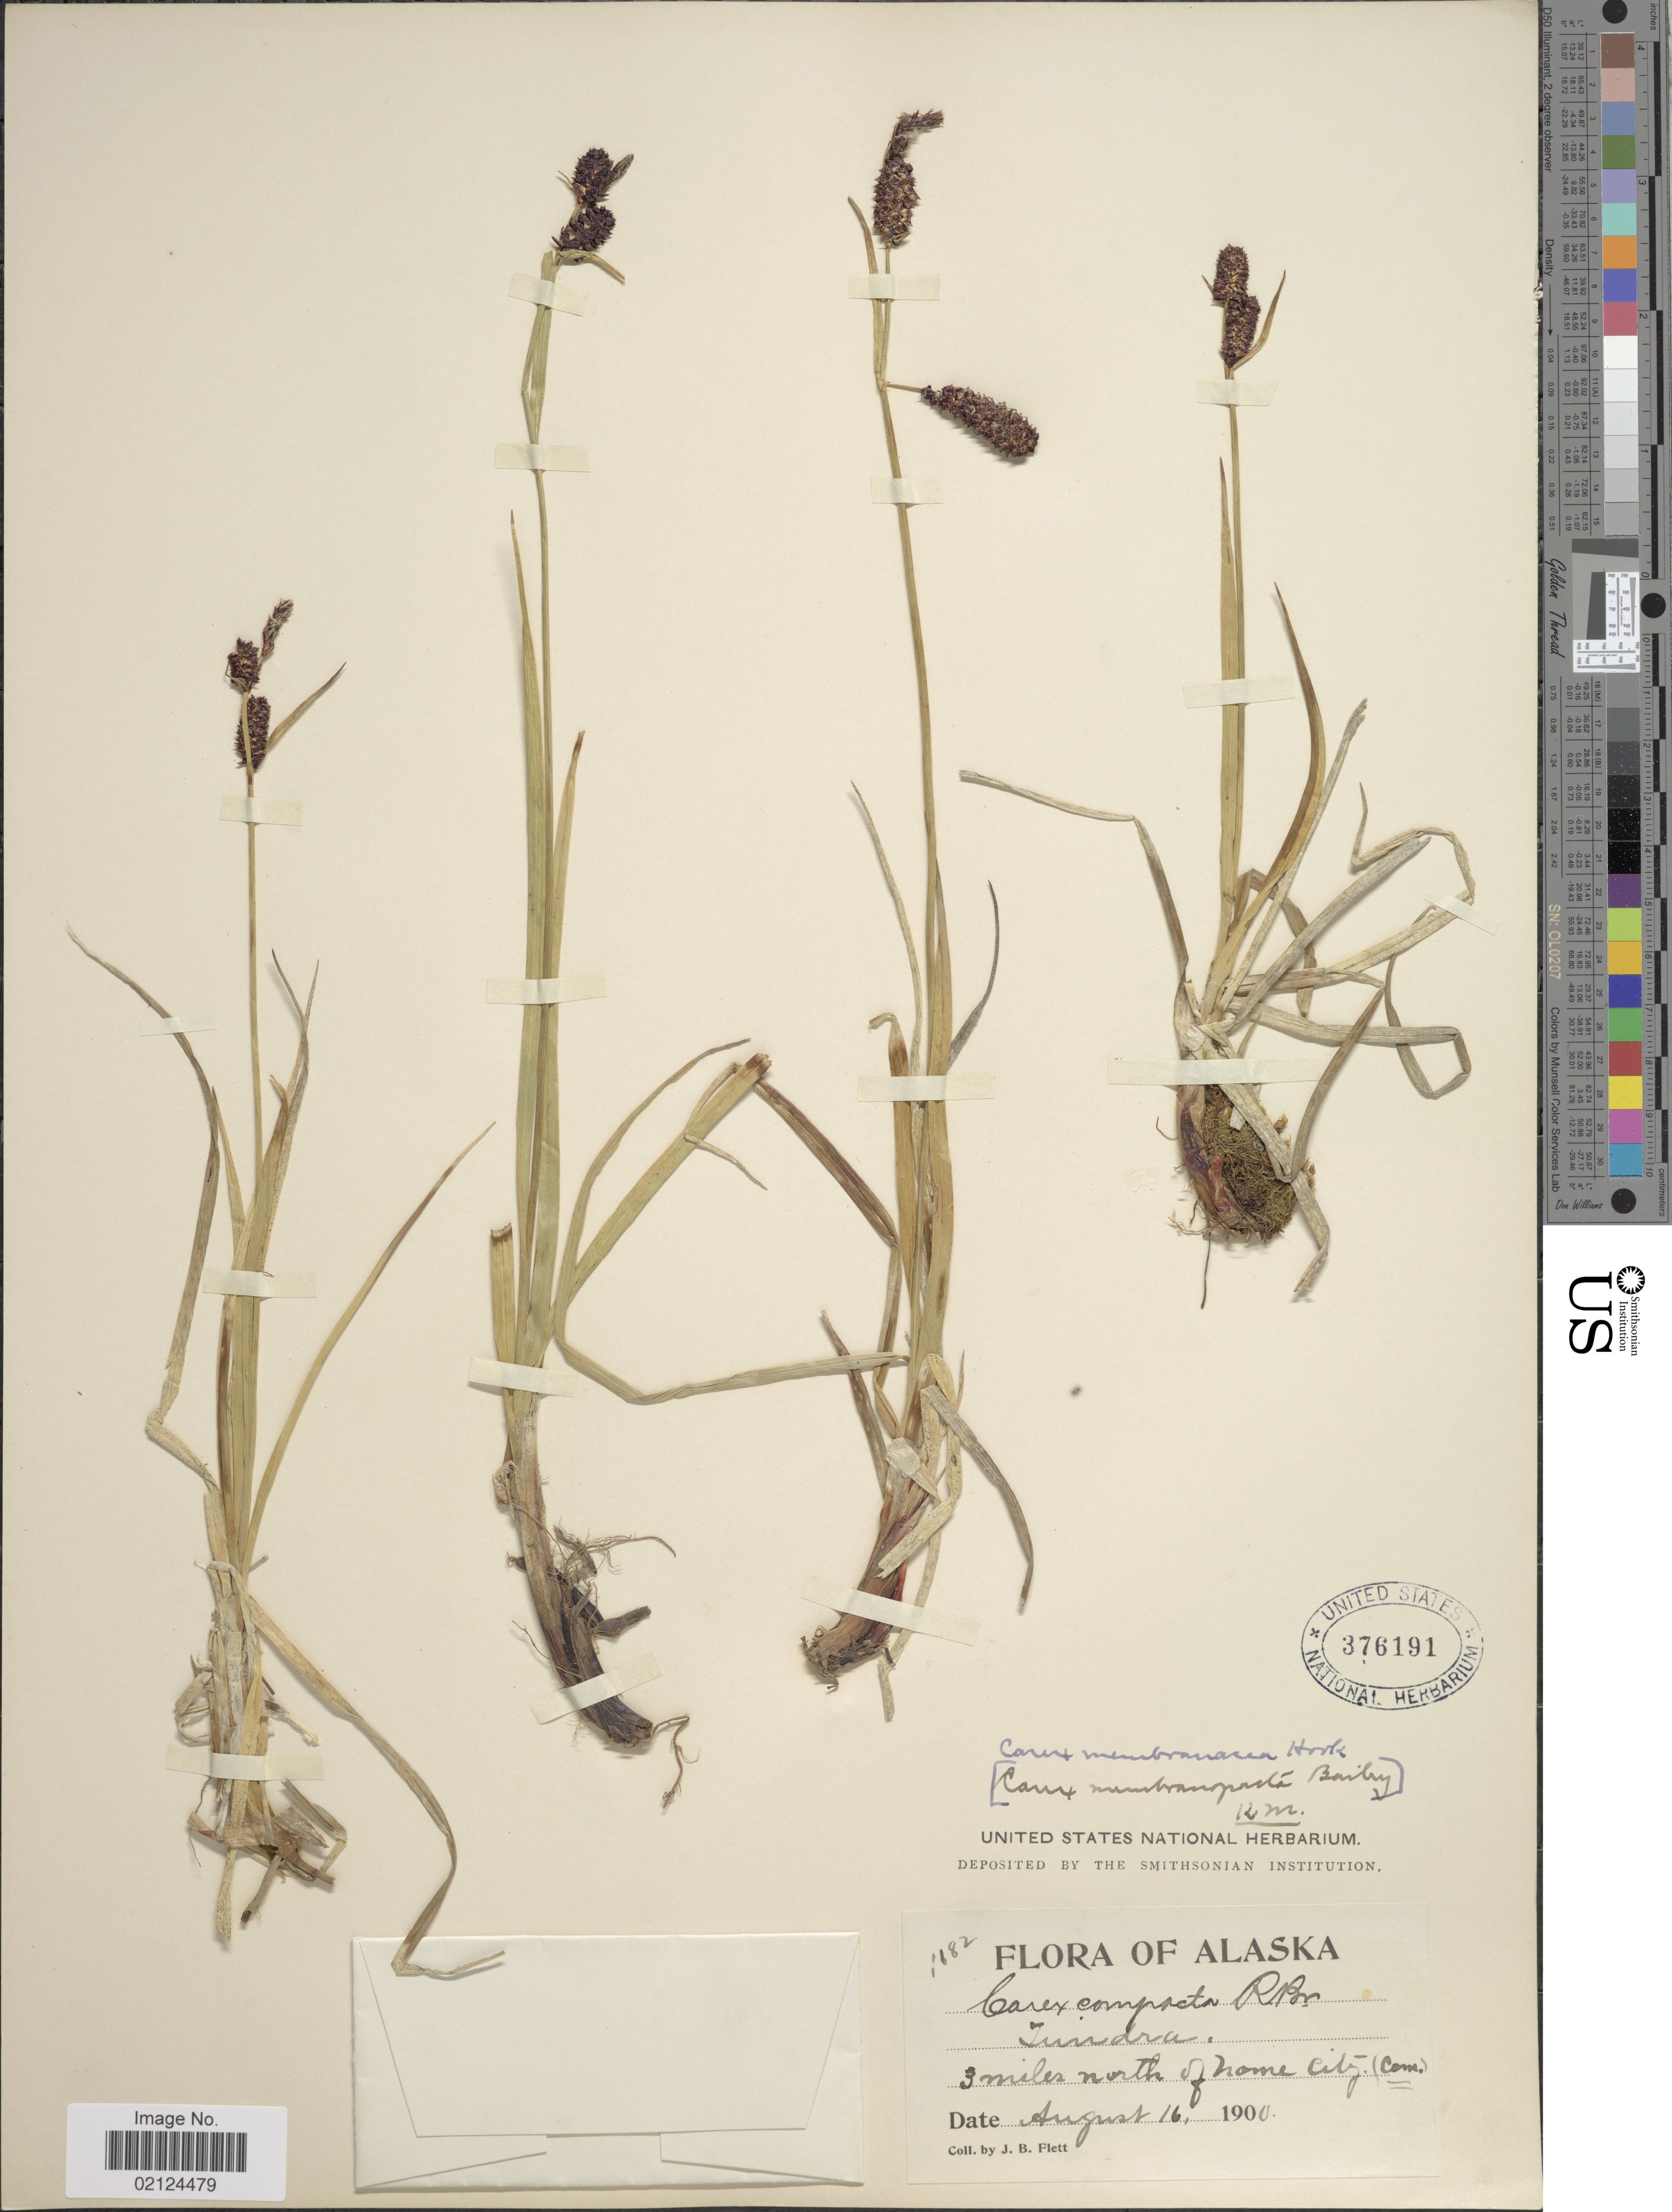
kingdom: Plantae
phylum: Tracheophyta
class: Liliopsida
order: Poales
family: Cyperaceae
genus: Carex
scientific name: Carex membranacea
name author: Hook.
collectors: J. Flett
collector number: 1682*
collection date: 1900-08-16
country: United States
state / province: Alaska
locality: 3 miles north of Nome City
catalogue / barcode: US 376191